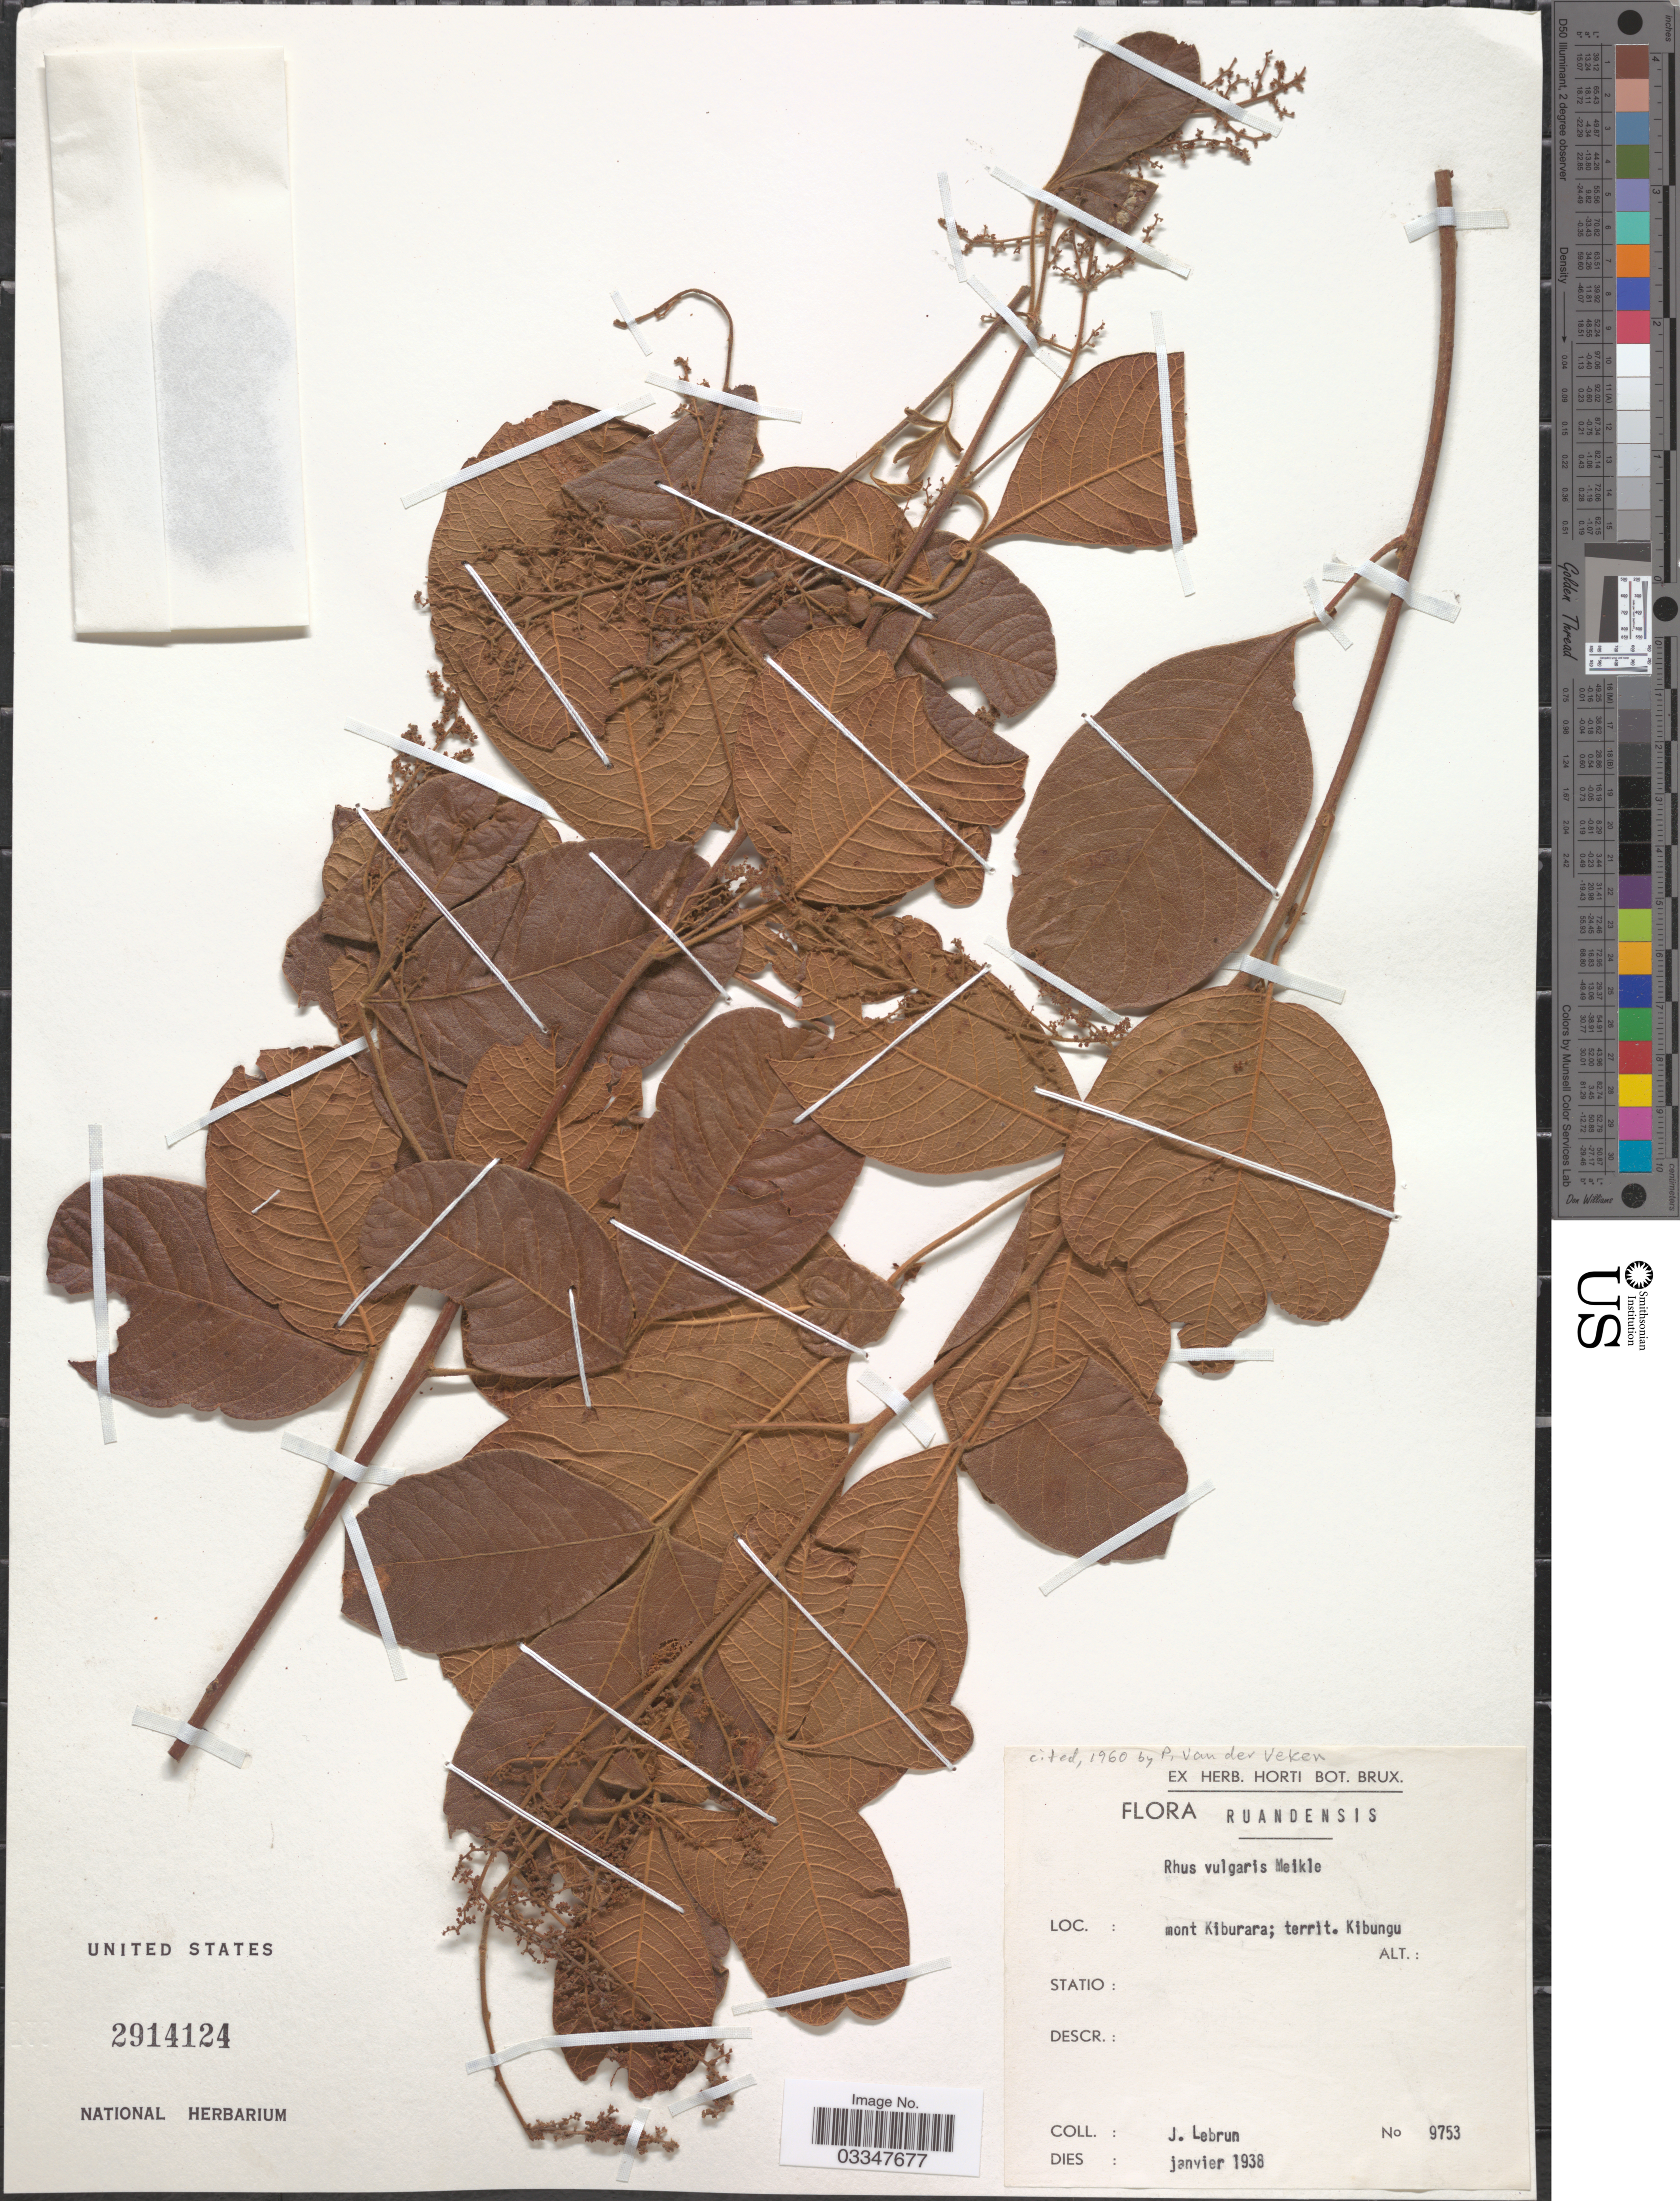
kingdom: Plantae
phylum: Tracheophyta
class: Magnoliopsida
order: Sapindales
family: Anacardiaceae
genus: Rhus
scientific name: Rhus vulgaris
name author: Meikle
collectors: J. A. Lebrun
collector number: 9753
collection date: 1938-01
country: Rwanda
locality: Ruandensis. Mont Kiburara; territ. Kibungu.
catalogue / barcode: US 2914124